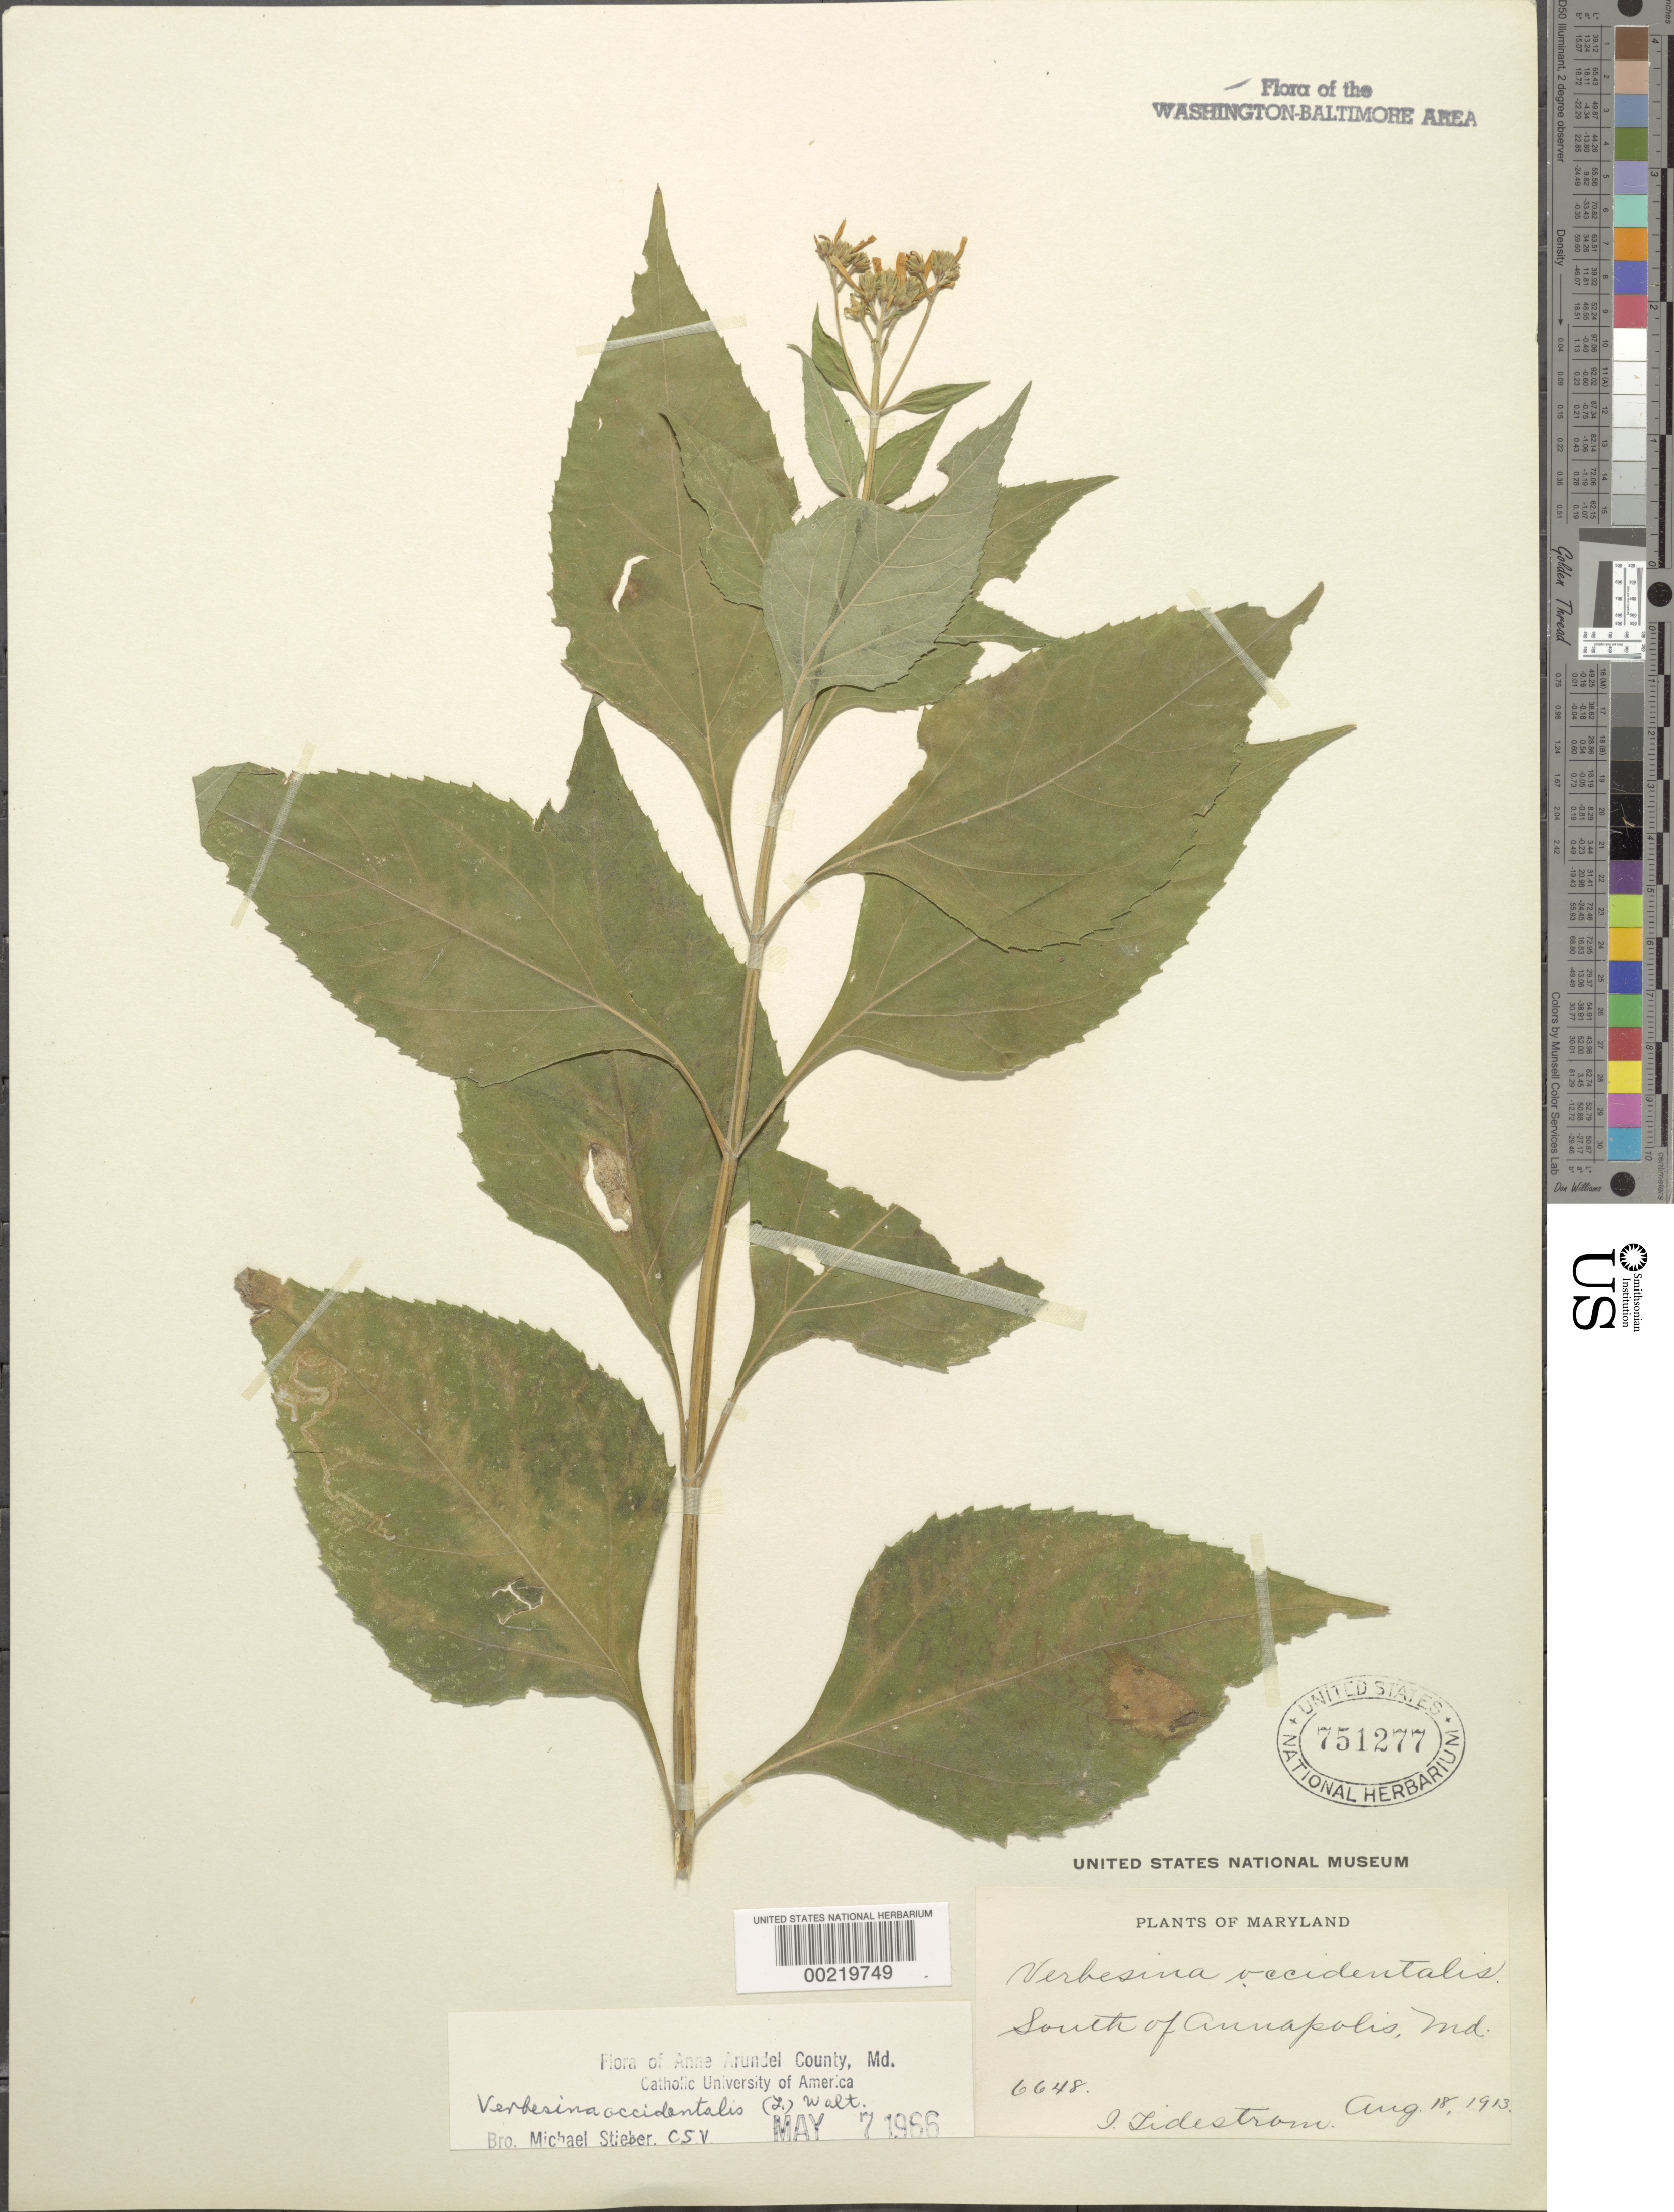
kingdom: Plantae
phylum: Tracheophyta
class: Magnoliopsida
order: Asterales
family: Asteraceae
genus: Verbesina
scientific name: Verbesina occidentalis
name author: (L.) Walter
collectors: I. F. Tidestrom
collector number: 6648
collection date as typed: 18 Aug 1913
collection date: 1913-08-18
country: United States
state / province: Maryland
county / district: Anne Arundel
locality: South of Annapolis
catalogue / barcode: US 751277